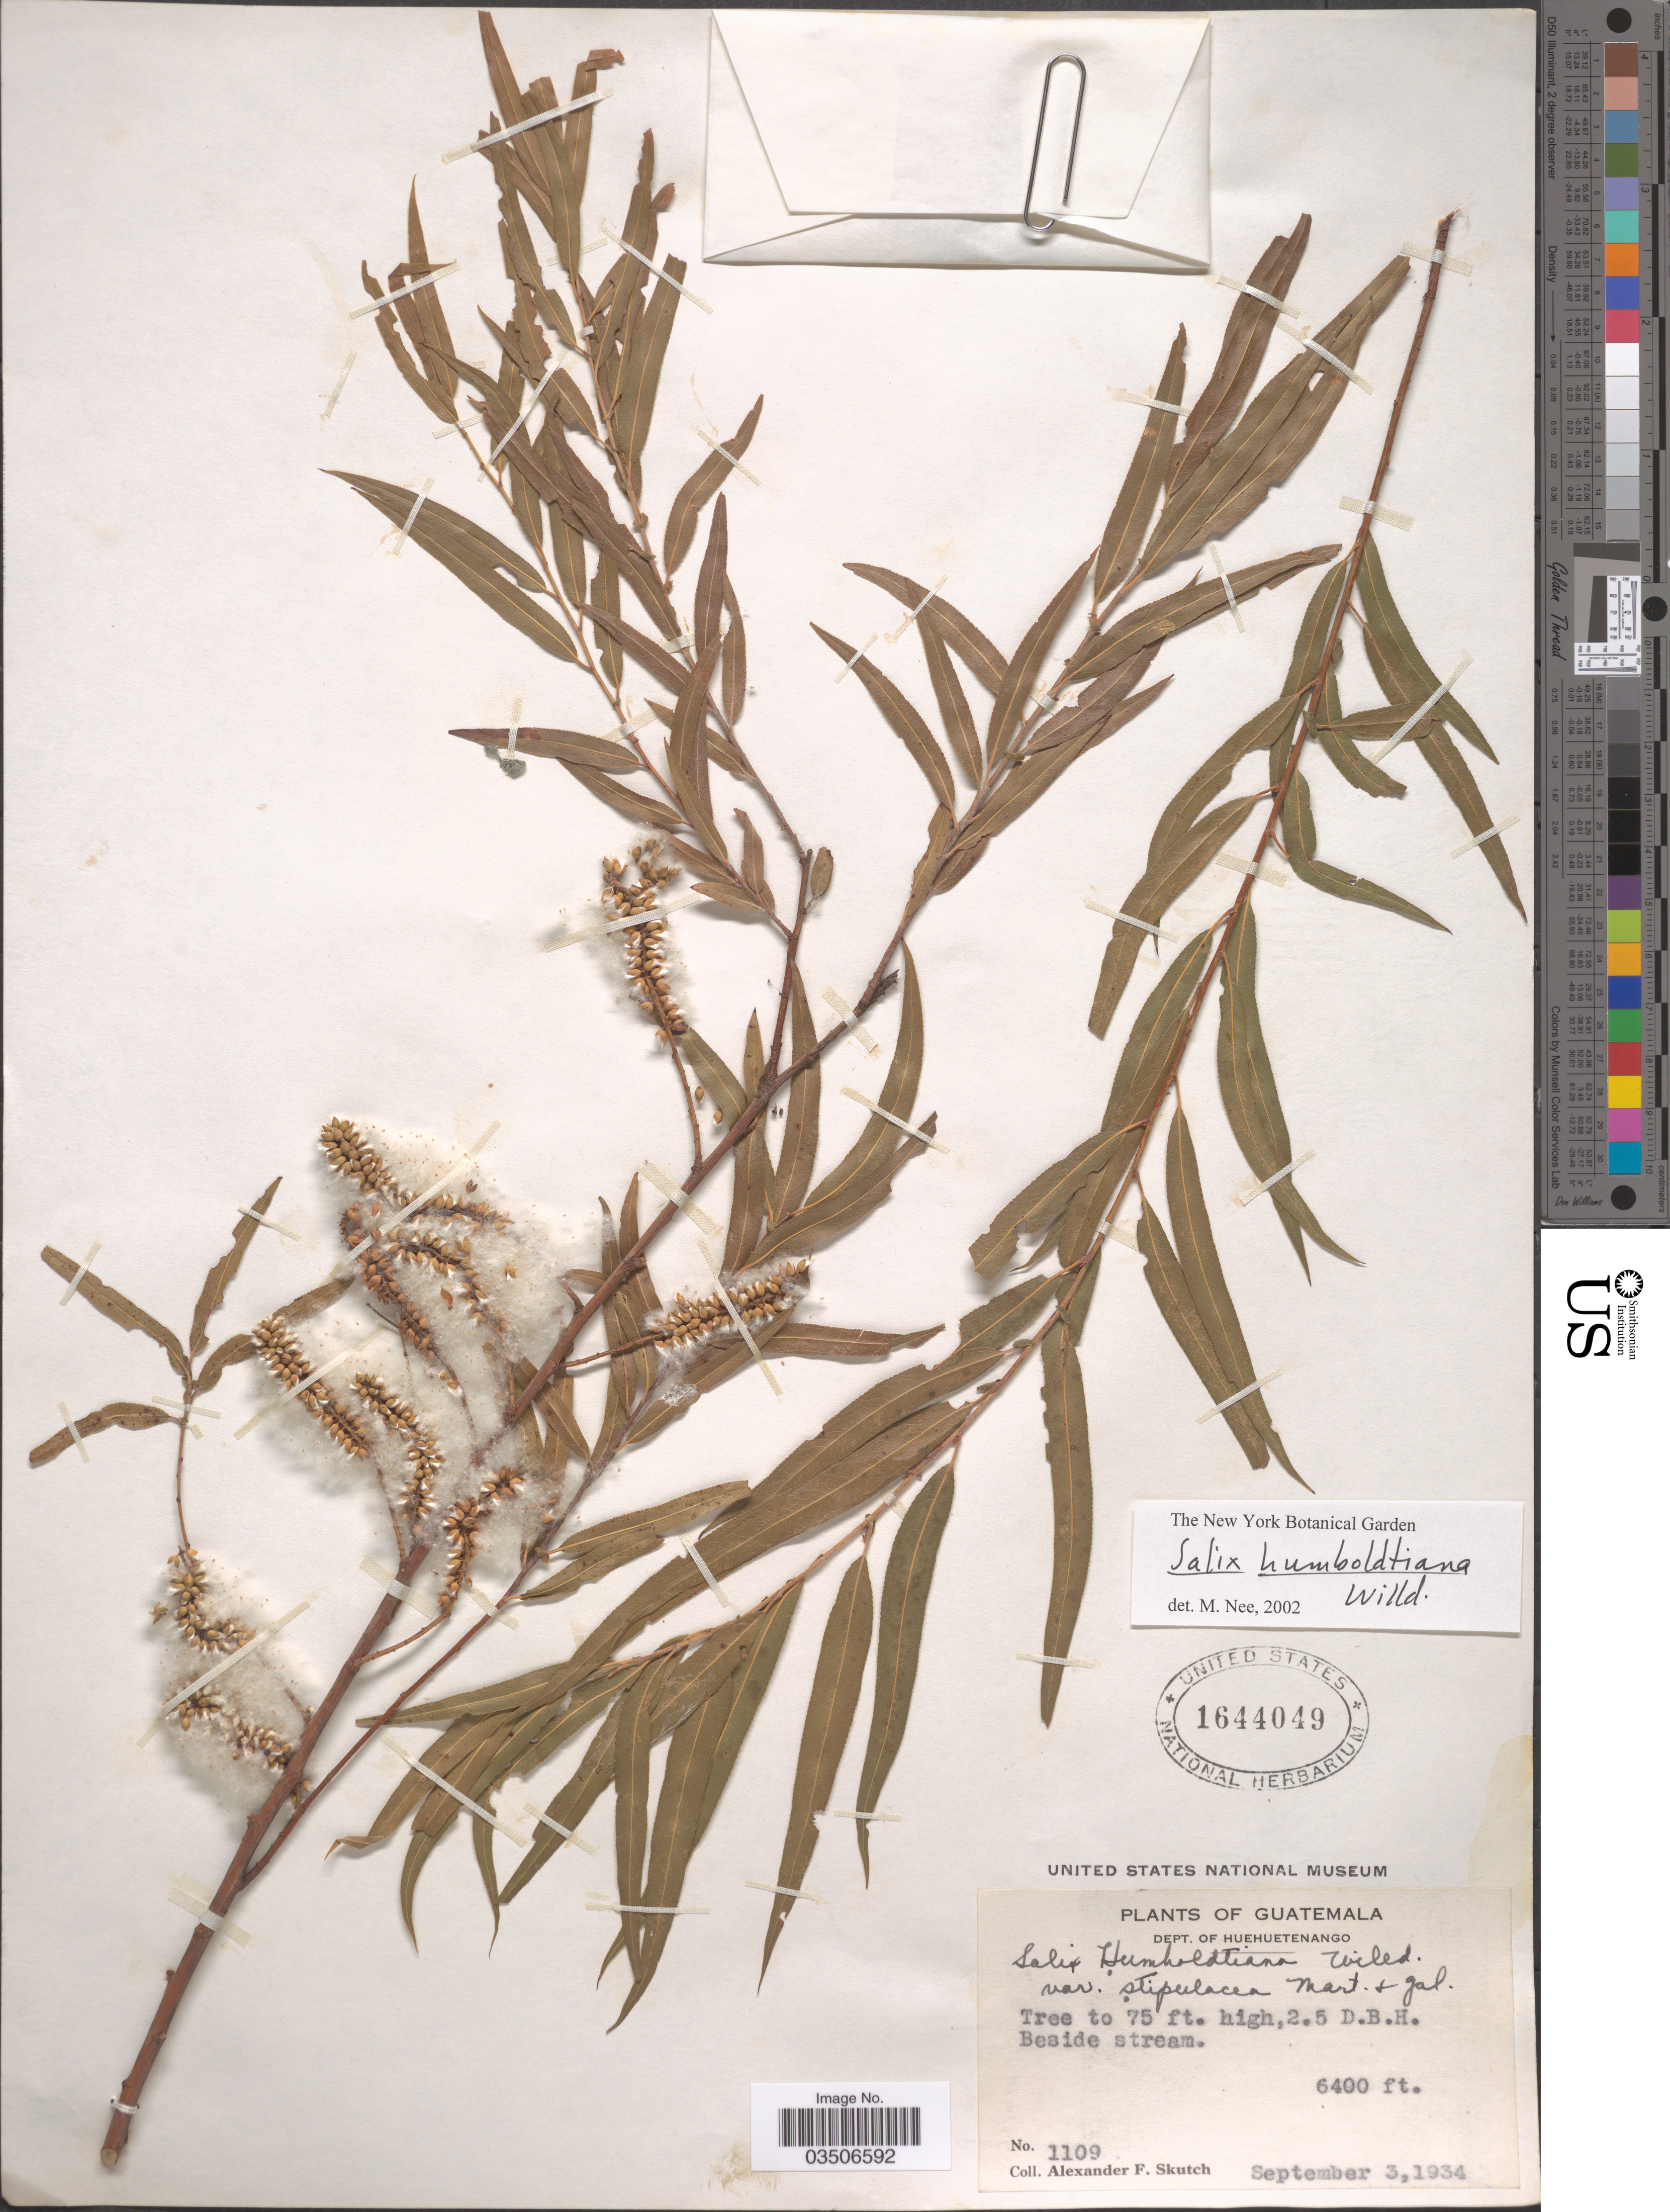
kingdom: Plantae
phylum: Tracheophyta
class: Magnoliopsida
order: Malpighiales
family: Salicaceae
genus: Salix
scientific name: Salix humboldtiana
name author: Willd.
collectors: A. F. Skutch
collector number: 1109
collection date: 1934-09-03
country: Guatemala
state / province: Huehuetenango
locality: Dept. of Huehuetenango.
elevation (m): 1951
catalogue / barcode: US 1644049